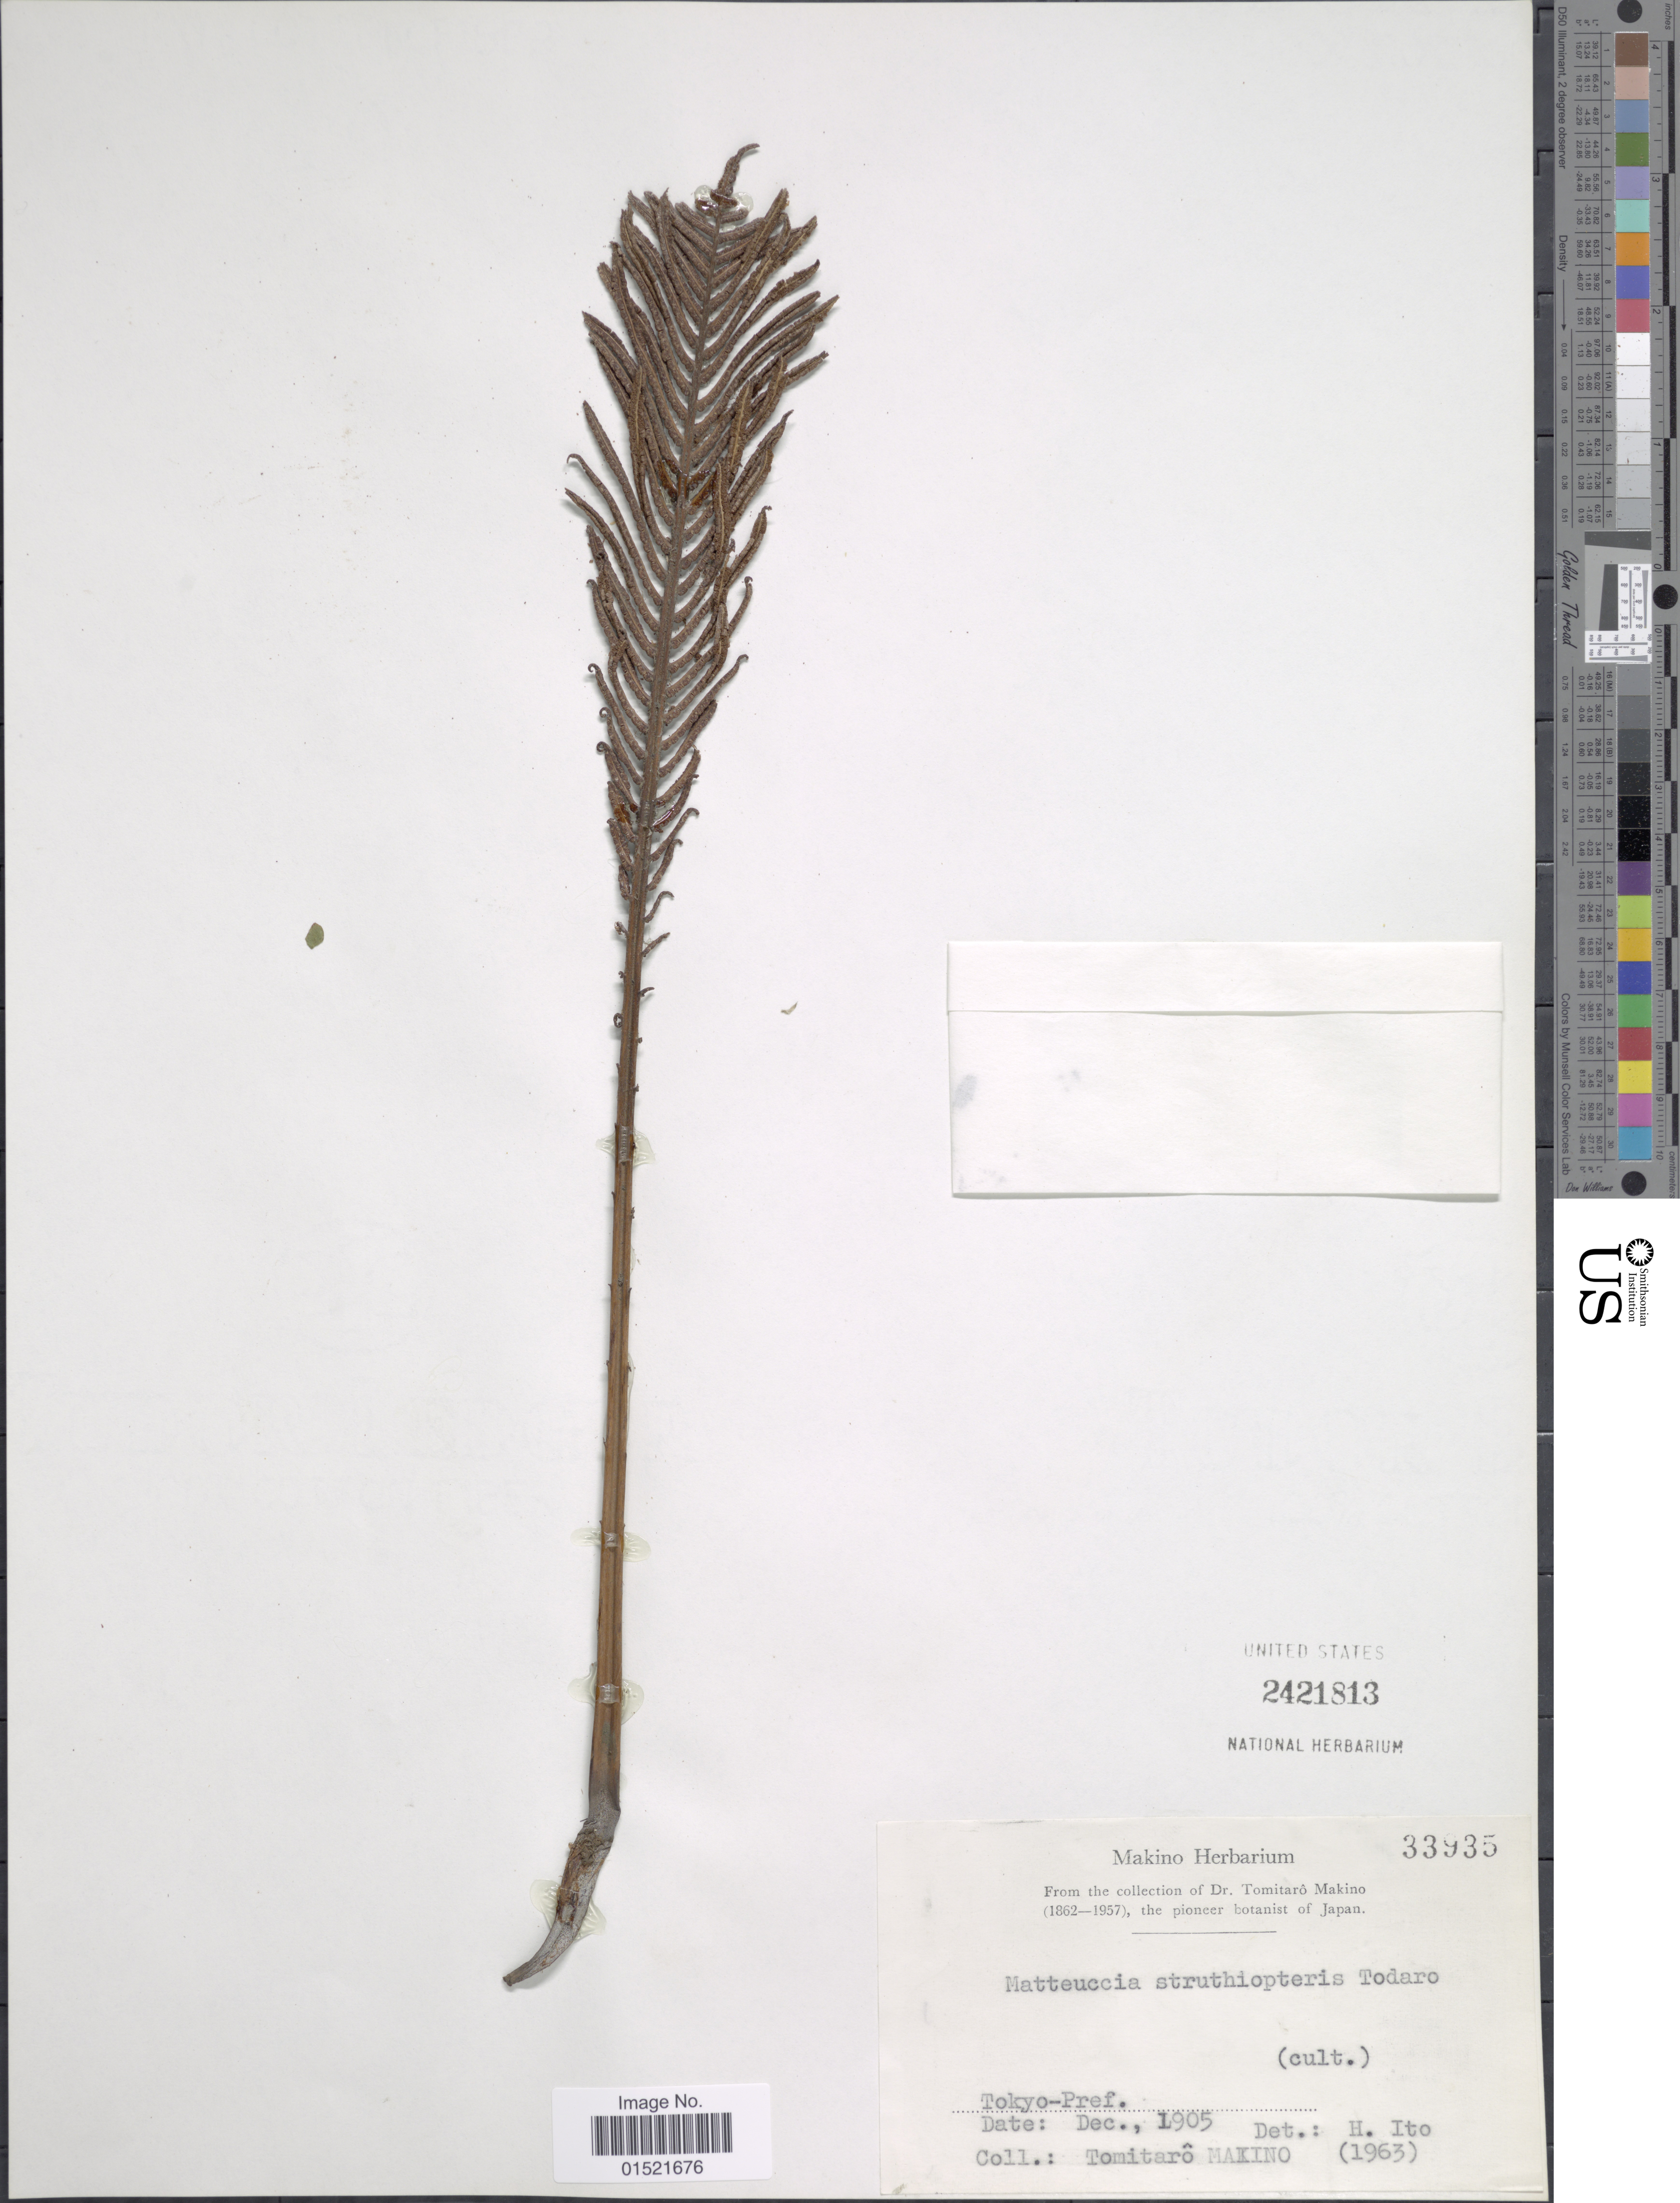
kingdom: Plantae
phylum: Tracheophyta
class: Polypodiopsida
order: Polypodiales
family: Onocleaceae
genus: Matteuccia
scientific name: Matteuccia struthiopteris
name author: (L.) Tod.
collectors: T. Makino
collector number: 33935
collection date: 1905-12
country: Japan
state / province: Tokyo, Federal City of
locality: Tokyo-Pref.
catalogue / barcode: US 2421813